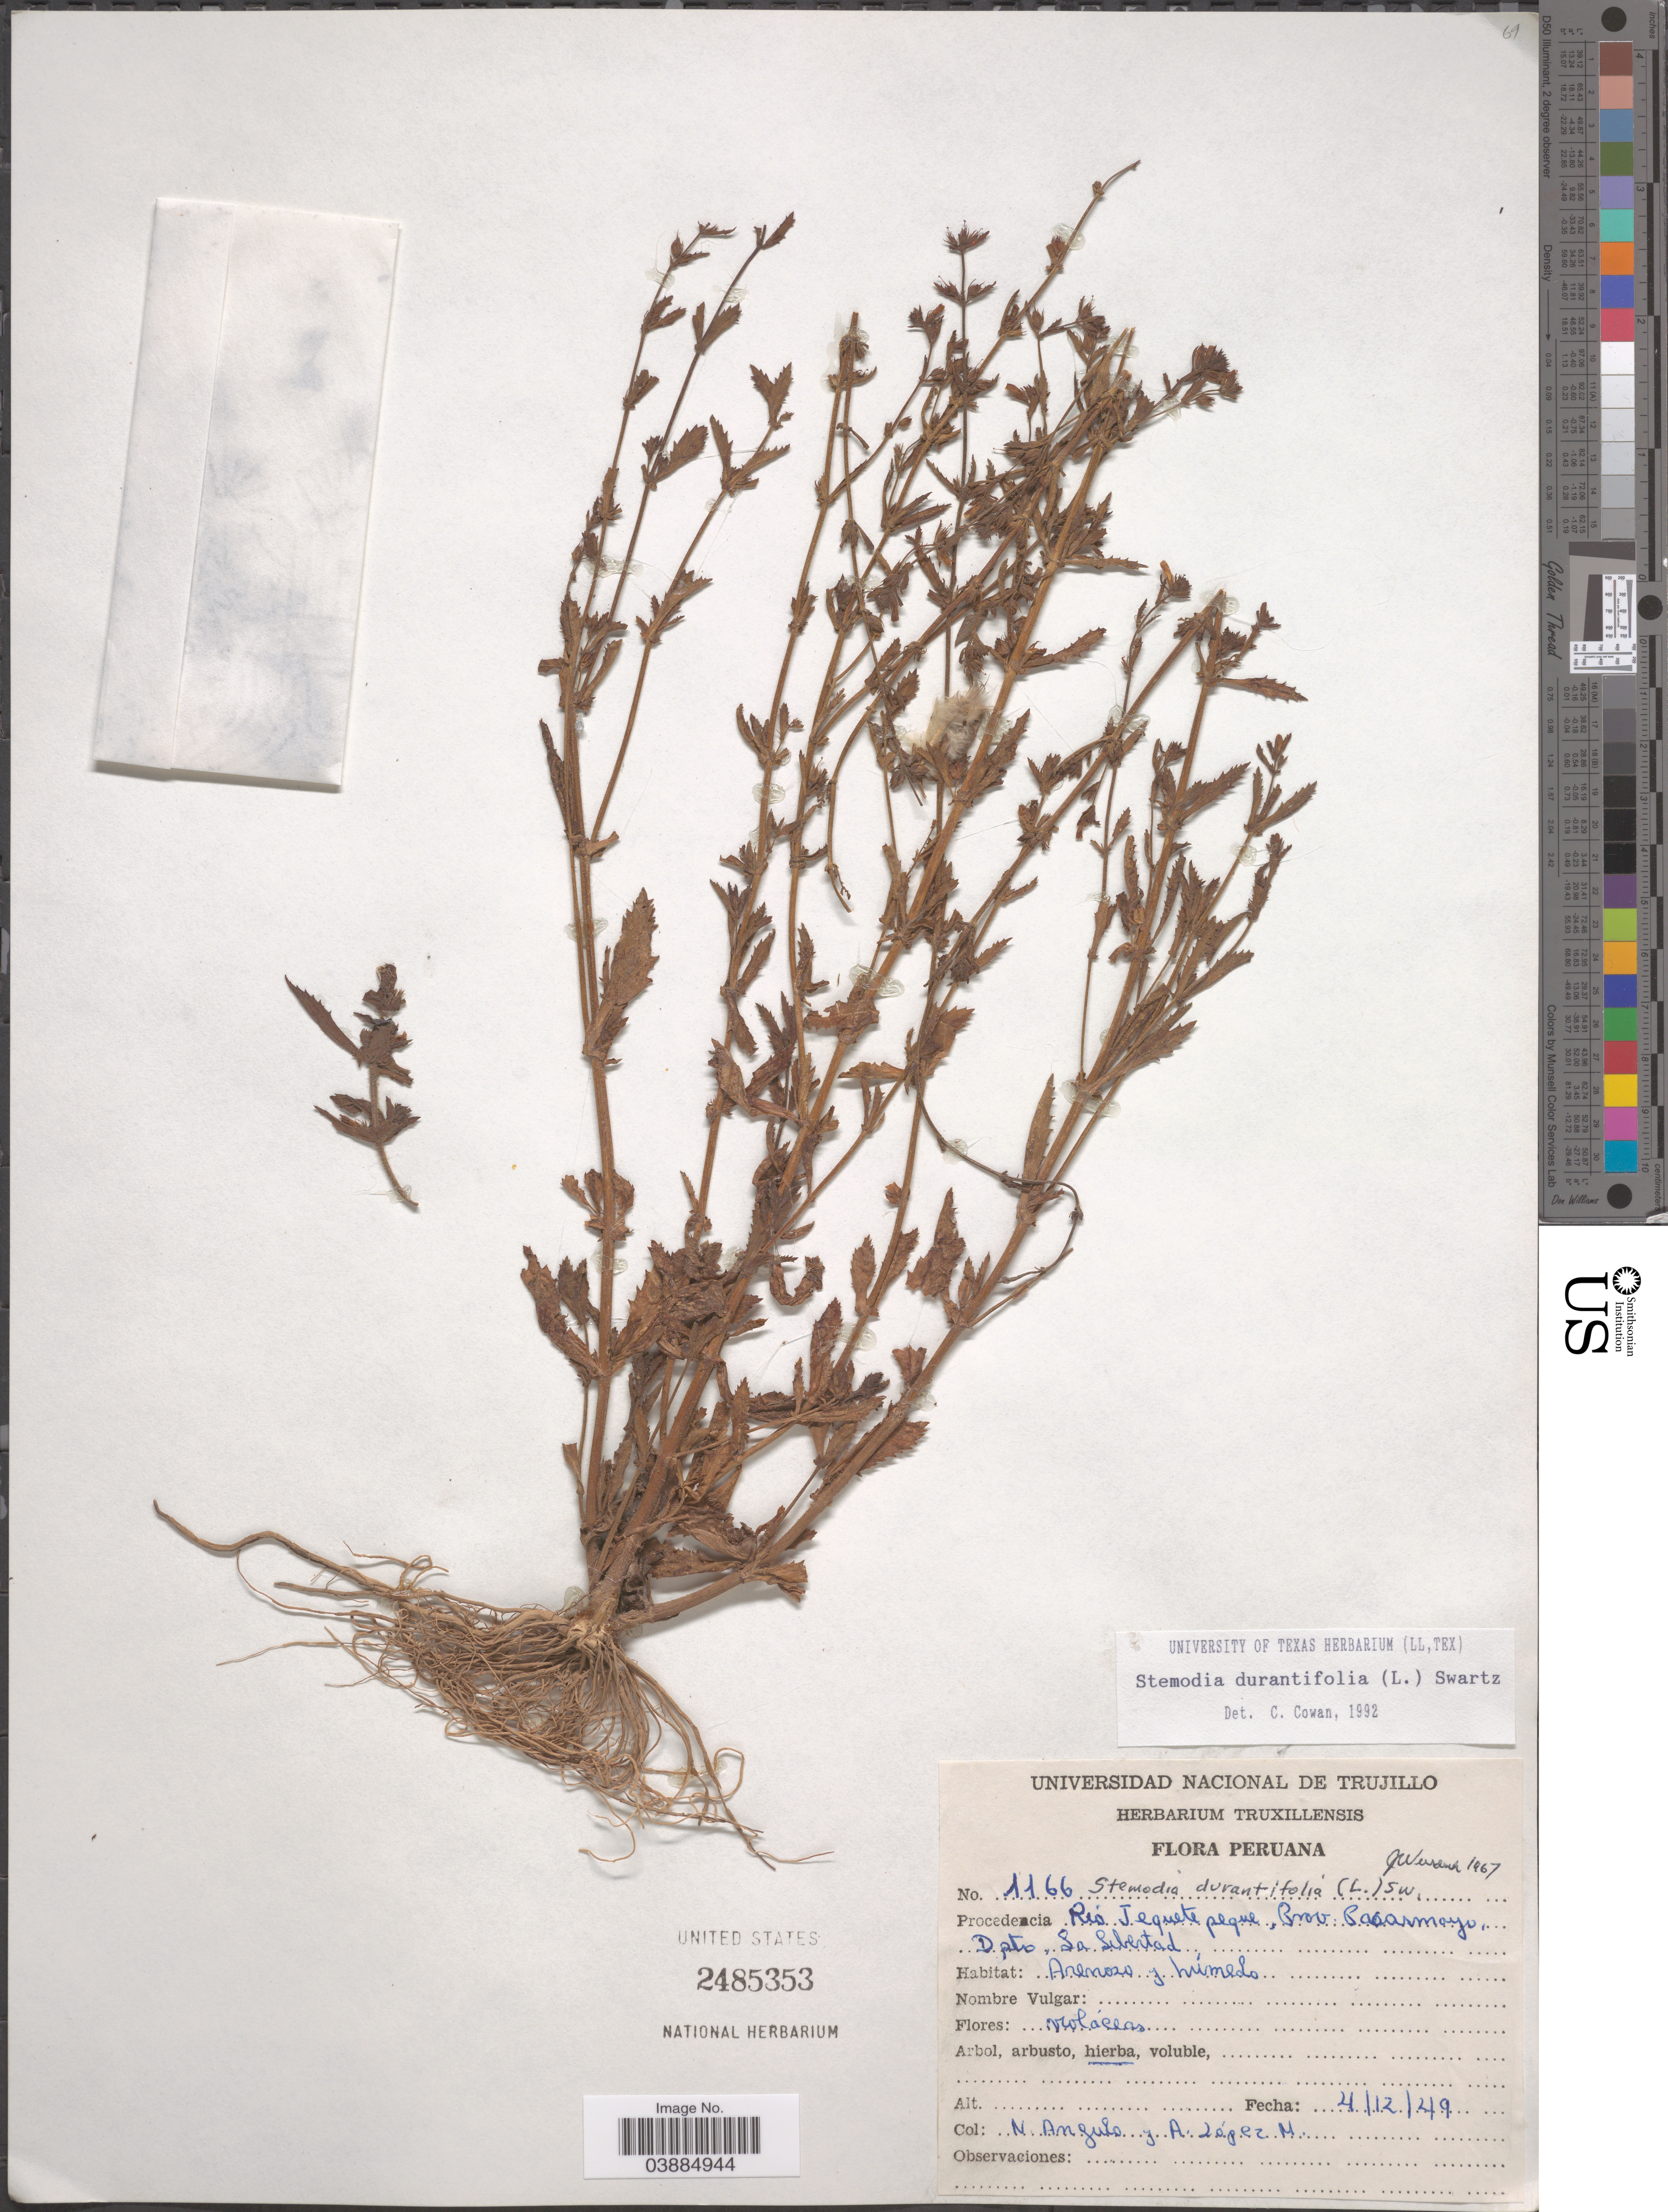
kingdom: Plantae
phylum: Tracheophyta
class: Magnoliopsida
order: Lamiales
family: Plantaginaceae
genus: Stemodia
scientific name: Stemodia durantifolia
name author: (L.) Sw.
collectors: N. Angulo & A. López M.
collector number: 1166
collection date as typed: Transcribed d/m/y: 4/12/49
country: Peru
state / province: La Libertad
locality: Procedencia Rio Jequete peque, Prov. Pacarmayo. Dpto. La Libertad.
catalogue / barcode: US 2485353